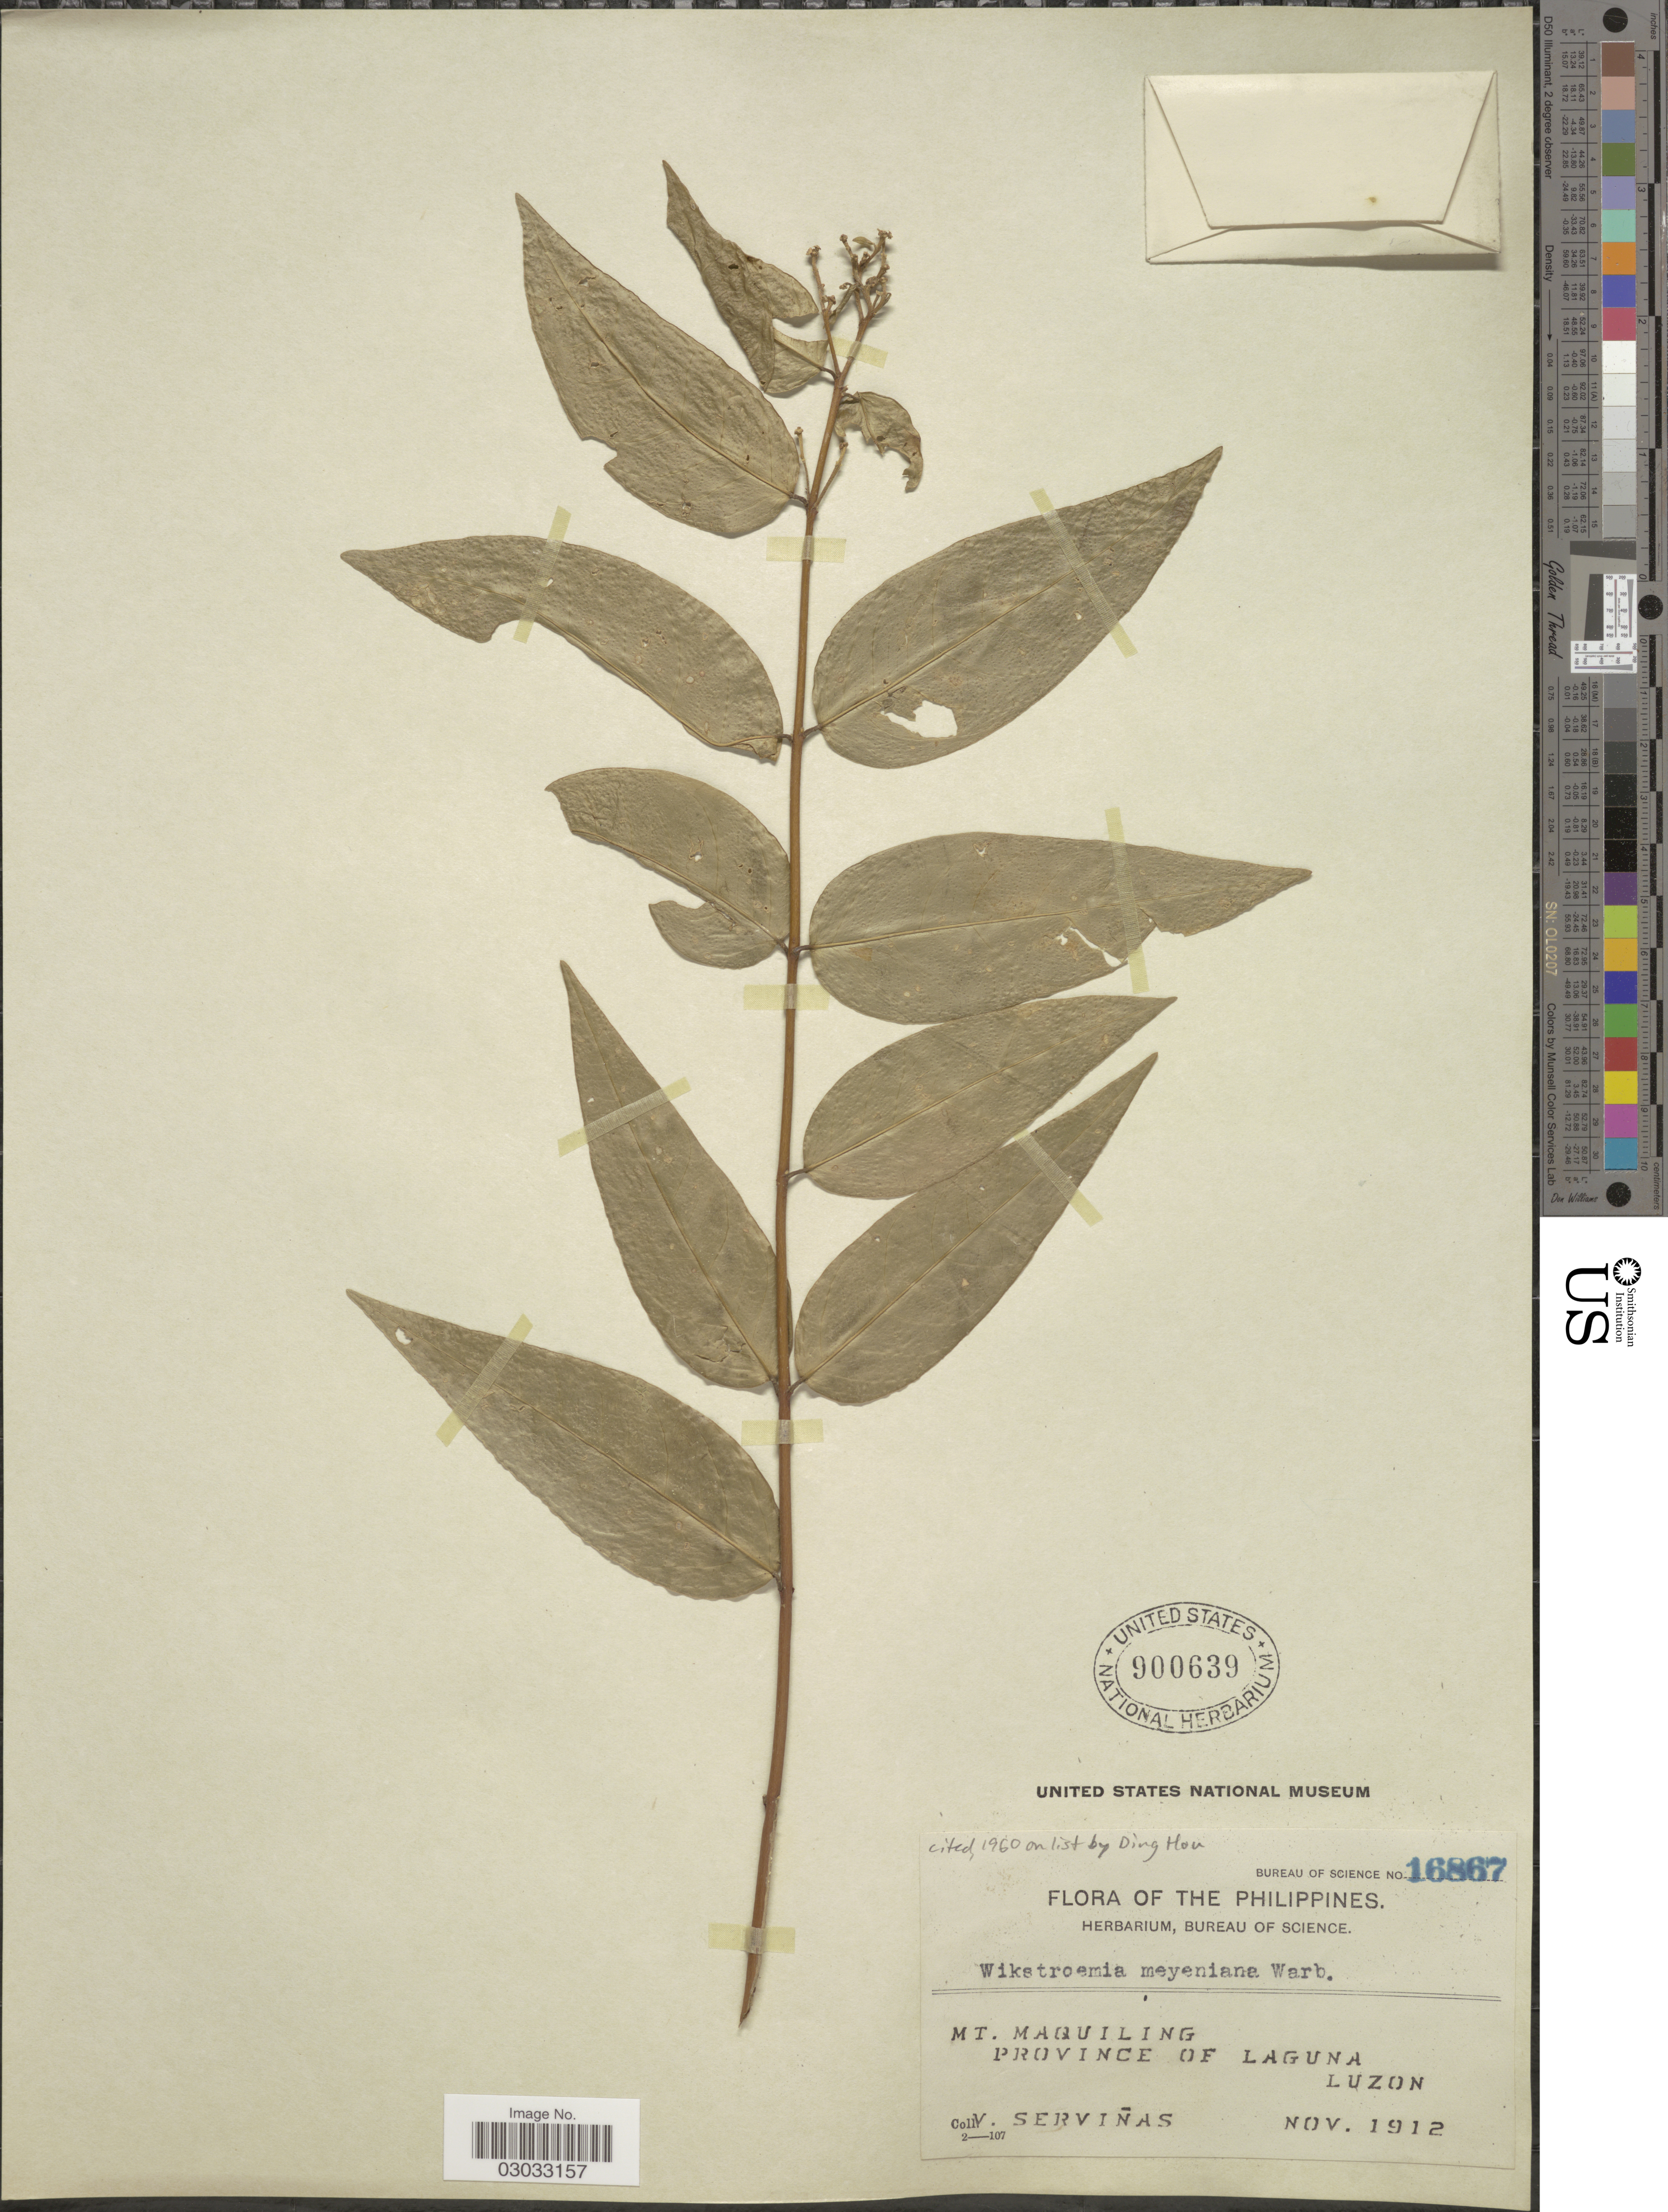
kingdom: Plantae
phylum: Tracheophyta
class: Magnoliopsida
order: Malvales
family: Thymelaeaceae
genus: Wikstroemia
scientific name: Wikstroemia meyeniana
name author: Warb.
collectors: V. Servinas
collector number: Bureau of Science 16867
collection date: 1912-11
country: Philippines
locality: Mt. Maquiling, Province of Laguna, Luzon.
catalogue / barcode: US 900639